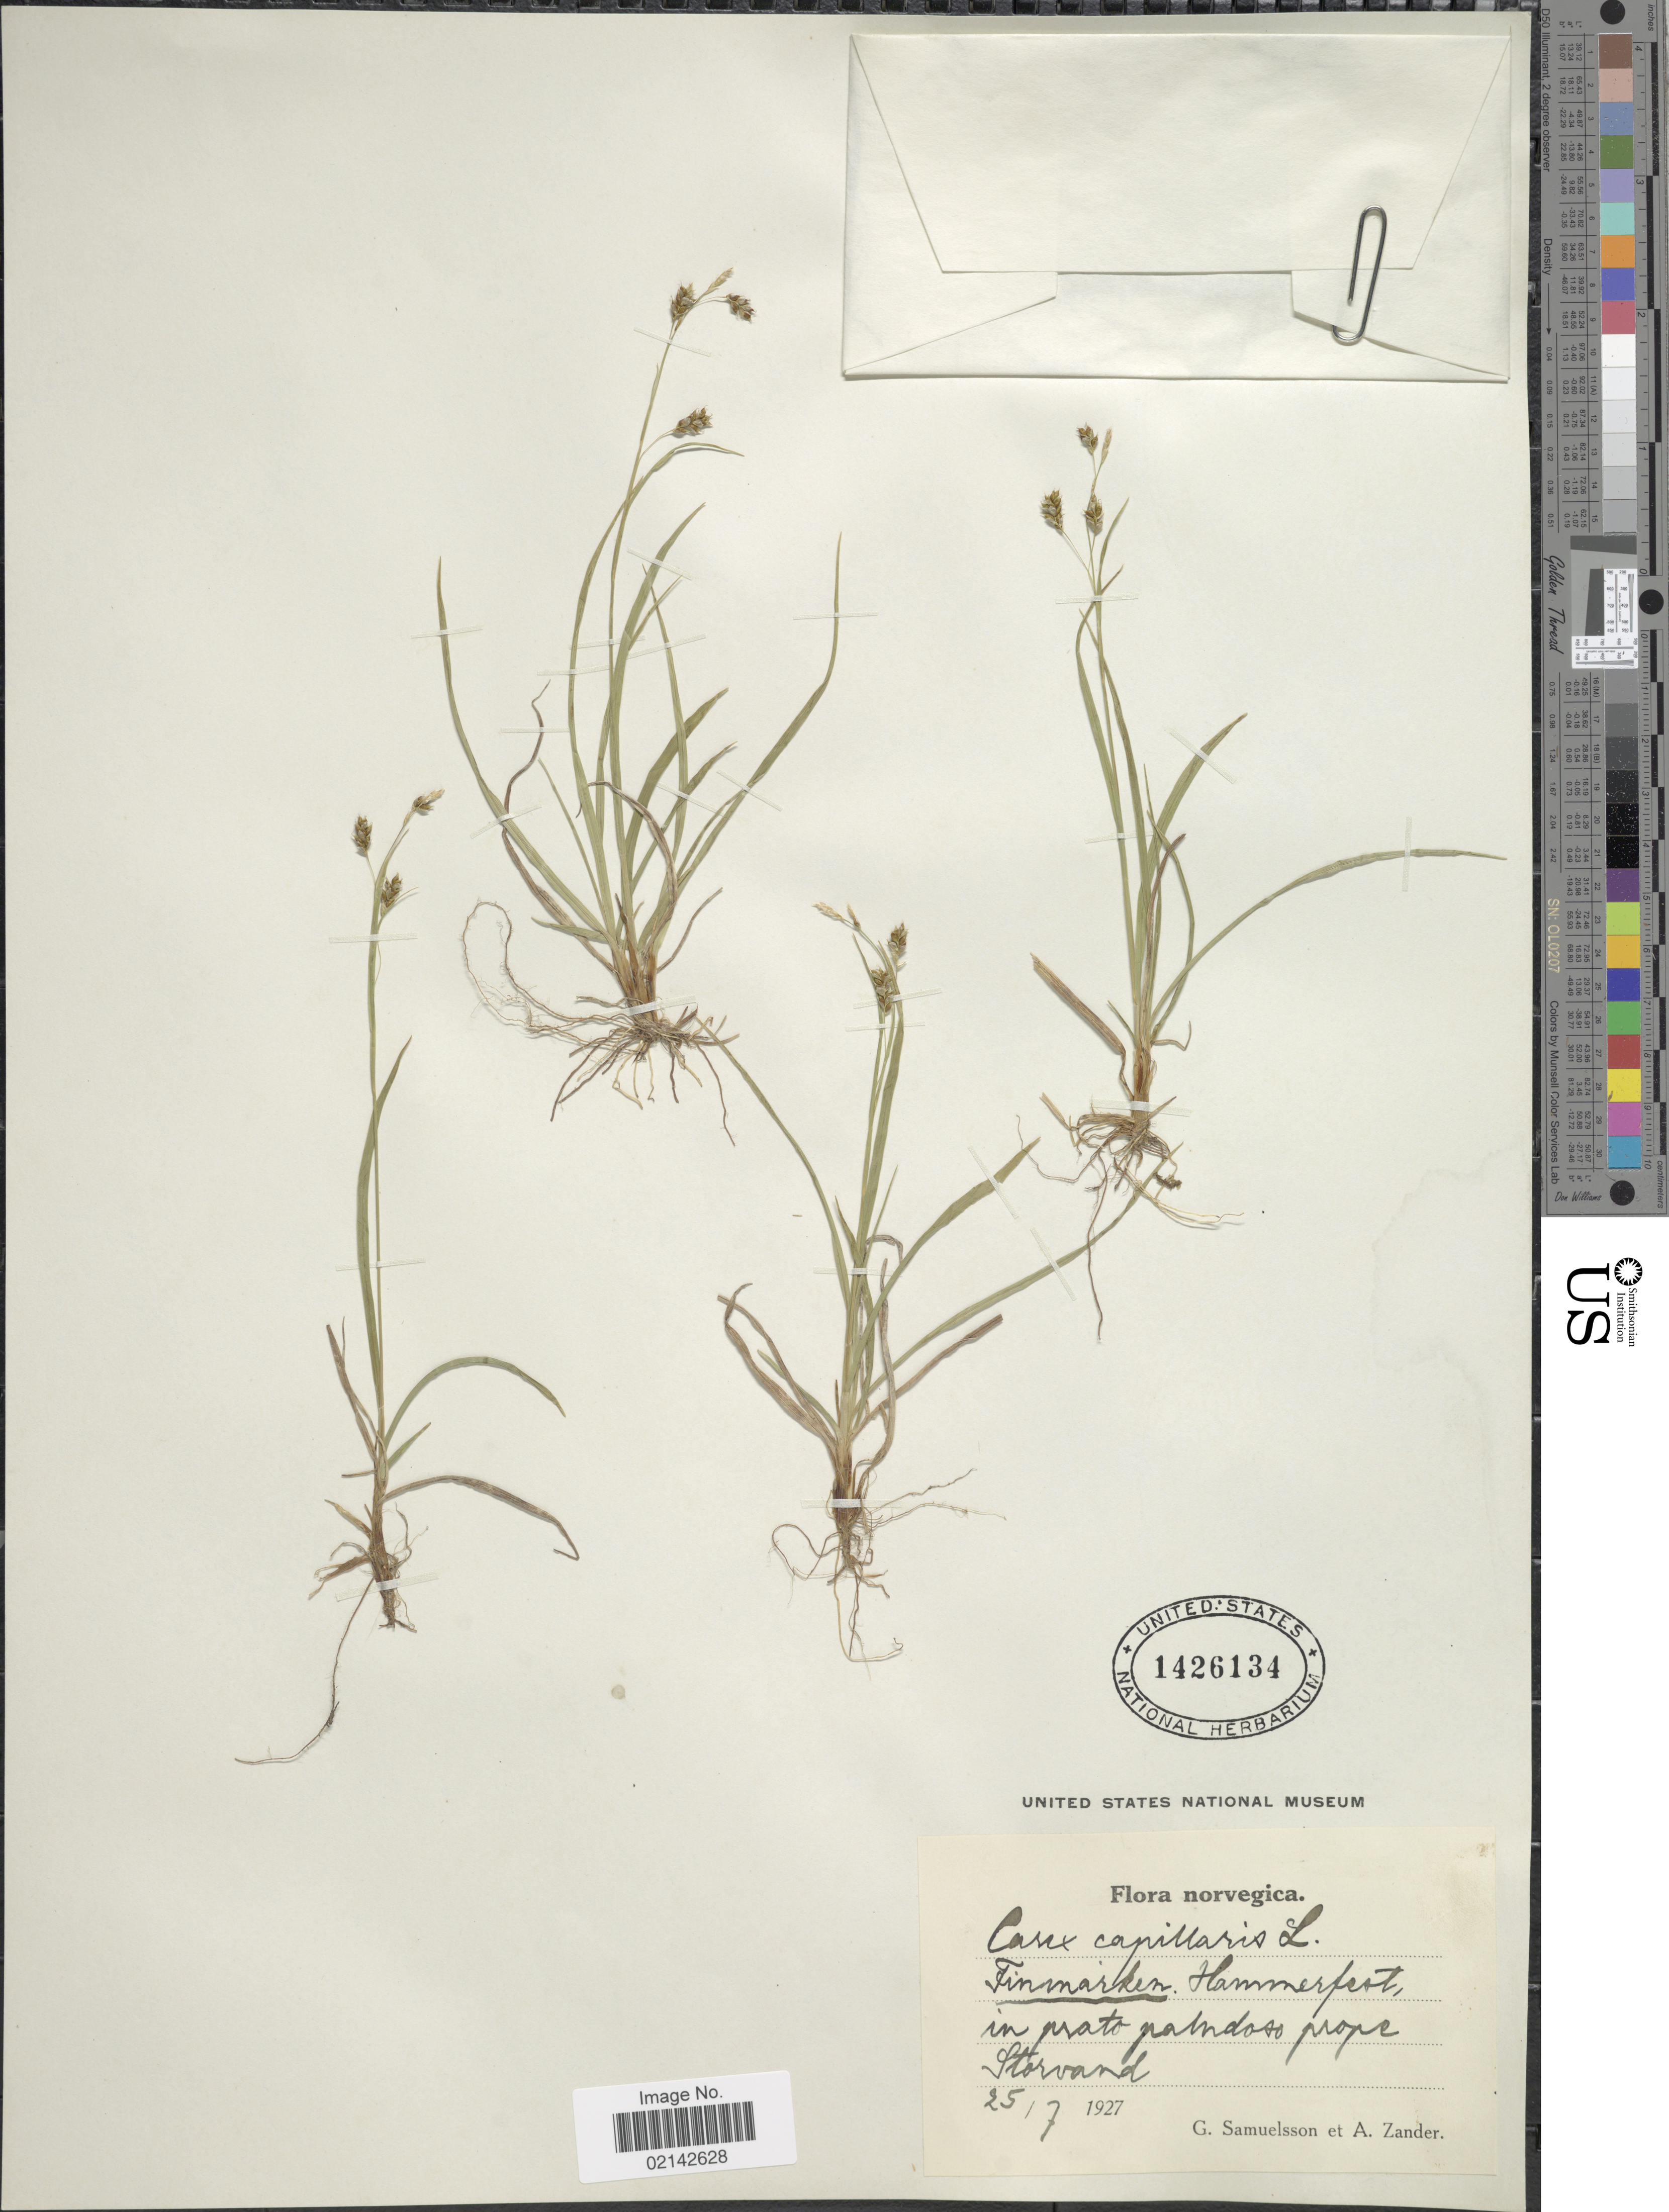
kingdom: Plantae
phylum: Tracheophyta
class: Liliopsida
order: Poales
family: Cyperaceae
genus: Carex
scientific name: Carex capillaris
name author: L.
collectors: G. Samuelsson & A. Zander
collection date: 1927-07-25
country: Norway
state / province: Finnmark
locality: Norvegica, Finmarken, Hammerfest, in prato palusoso prope Storvand.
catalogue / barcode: US 1426134